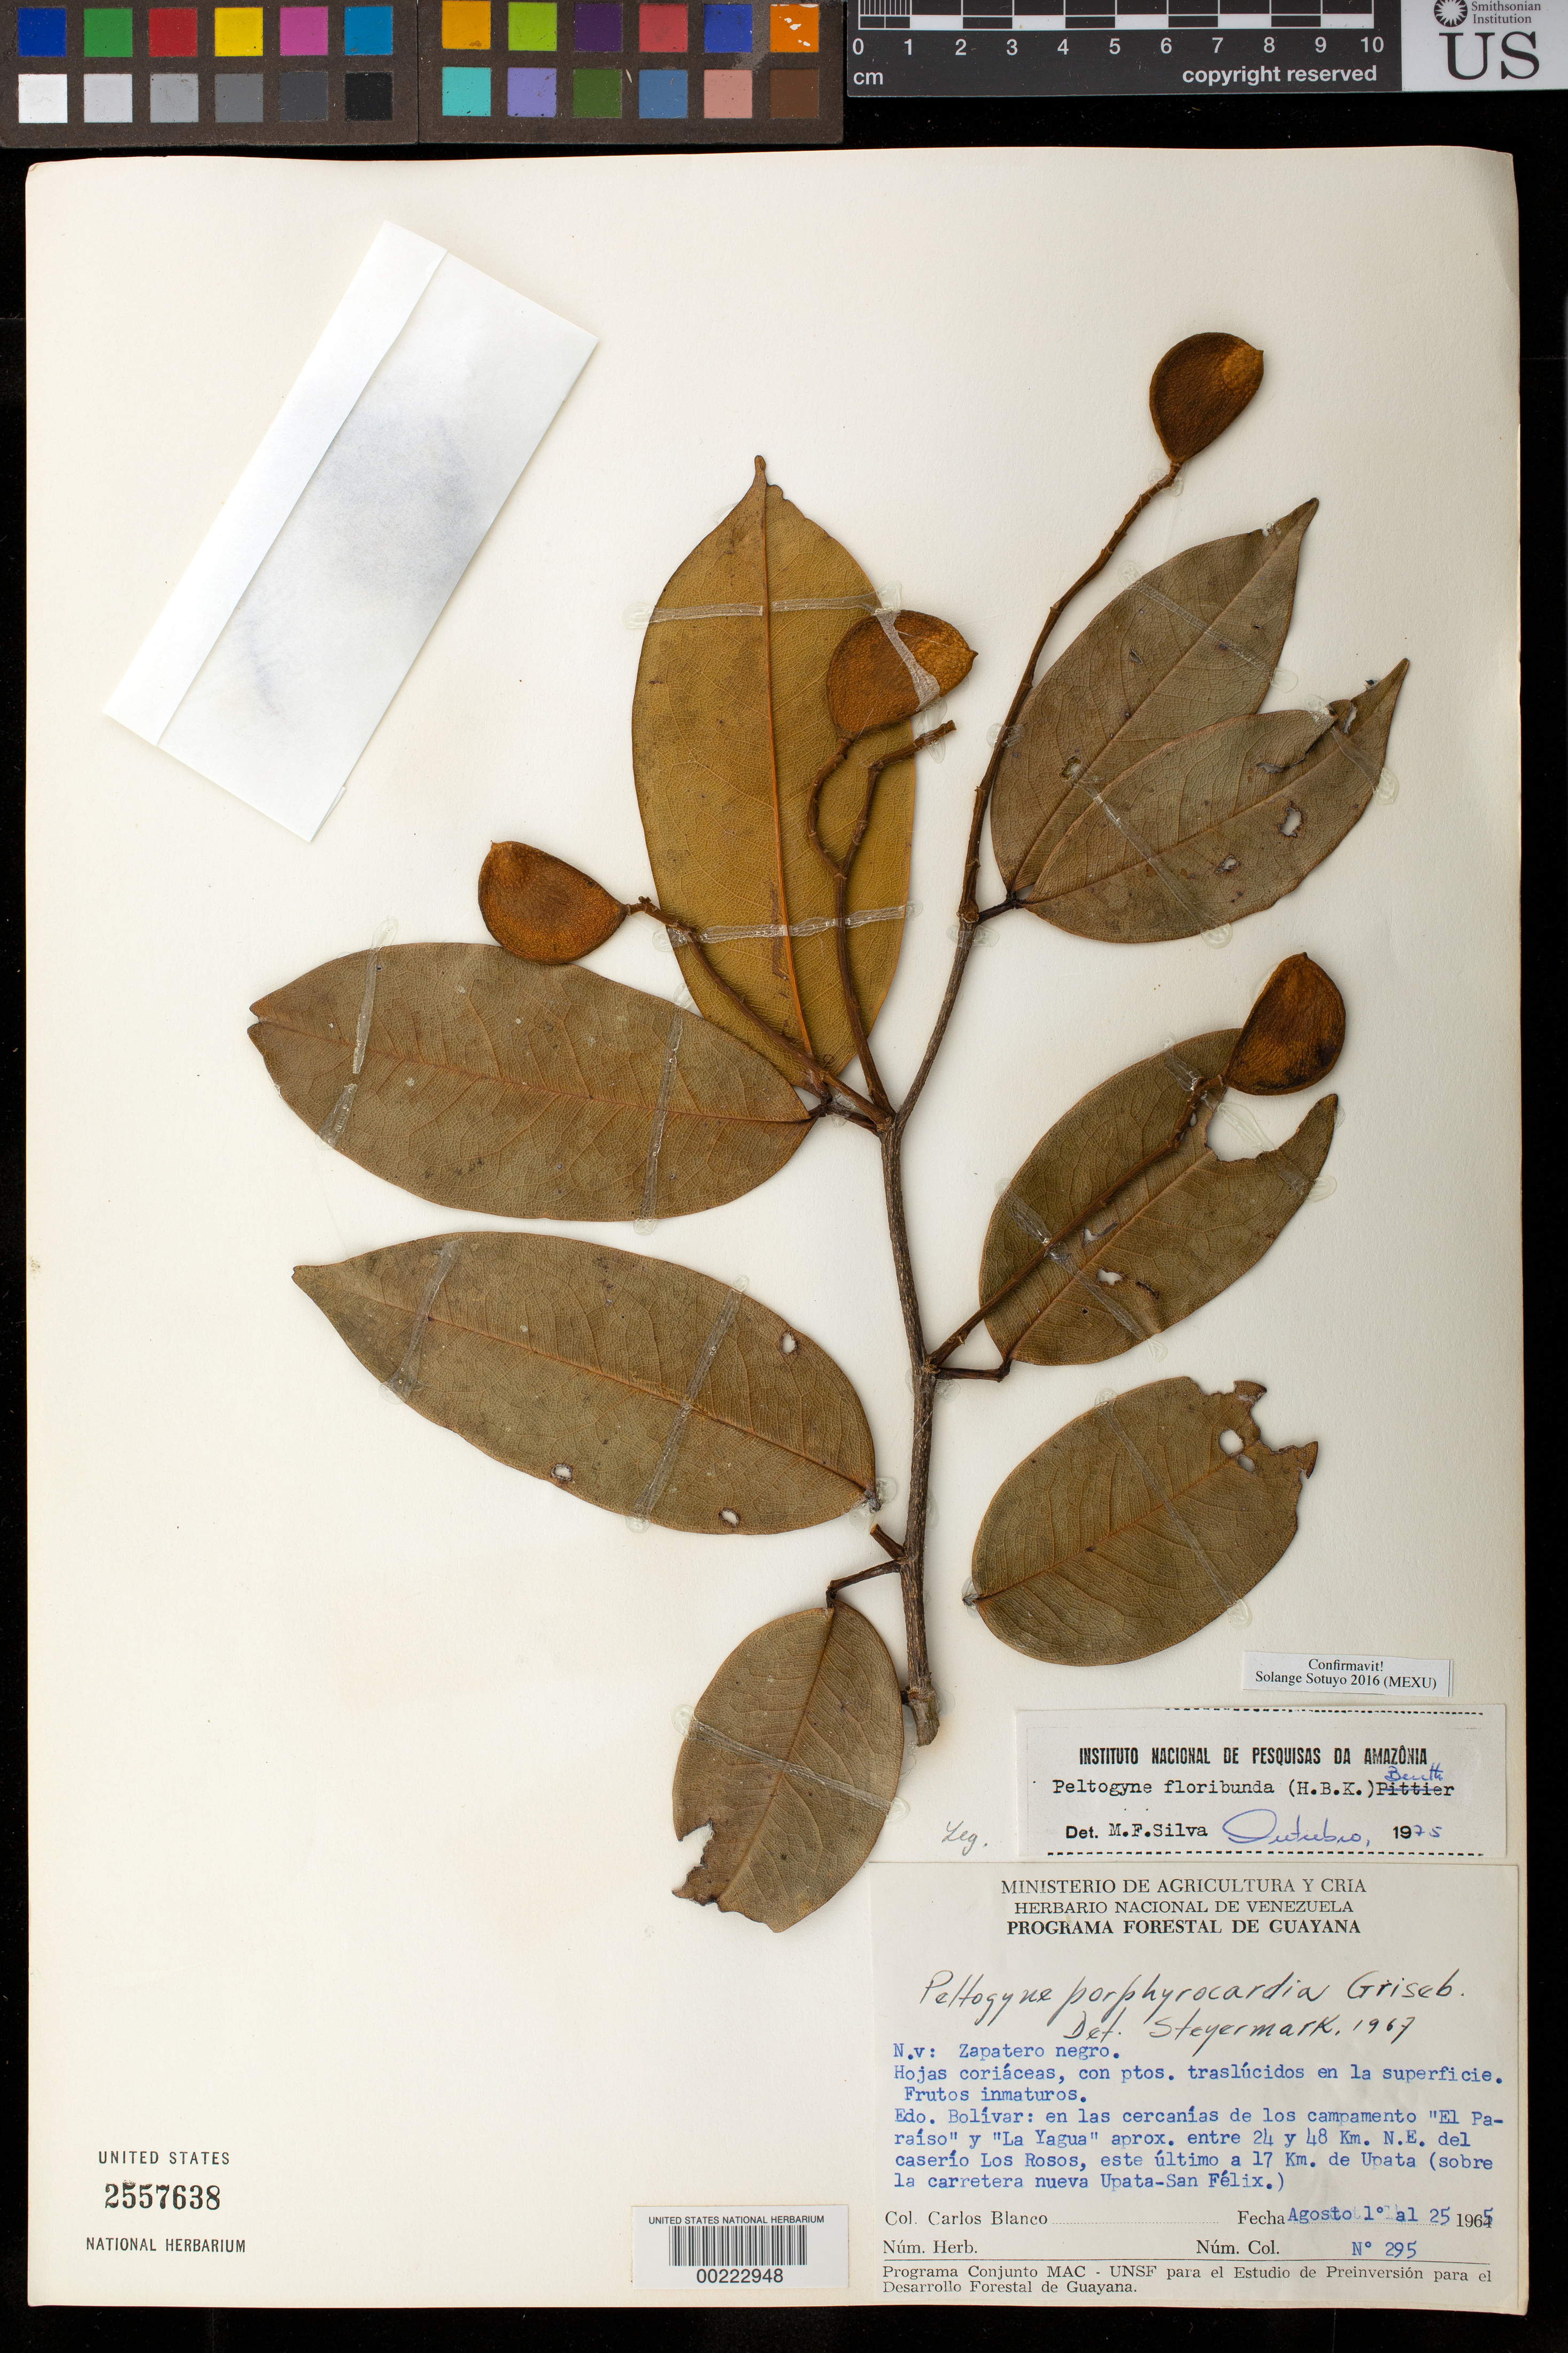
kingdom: Plantae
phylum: Tracheophyta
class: Magnoliopsida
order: Fabales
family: Fabaceae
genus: Peltogyne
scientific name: Peltogyne floribunda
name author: (Kunth) Pittier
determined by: Sotuyo, Solange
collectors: C. A. Blanco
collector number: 295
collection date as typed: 01 Aug 1965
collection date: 1965-08-01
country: Venezuela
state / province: Bolivar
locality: Vicinity of the camp "el paraiso" and "la yagua" ca between 24-48 km ne of the hamlet of los rosos, e 17 km from upata...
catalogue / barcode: US 2557638